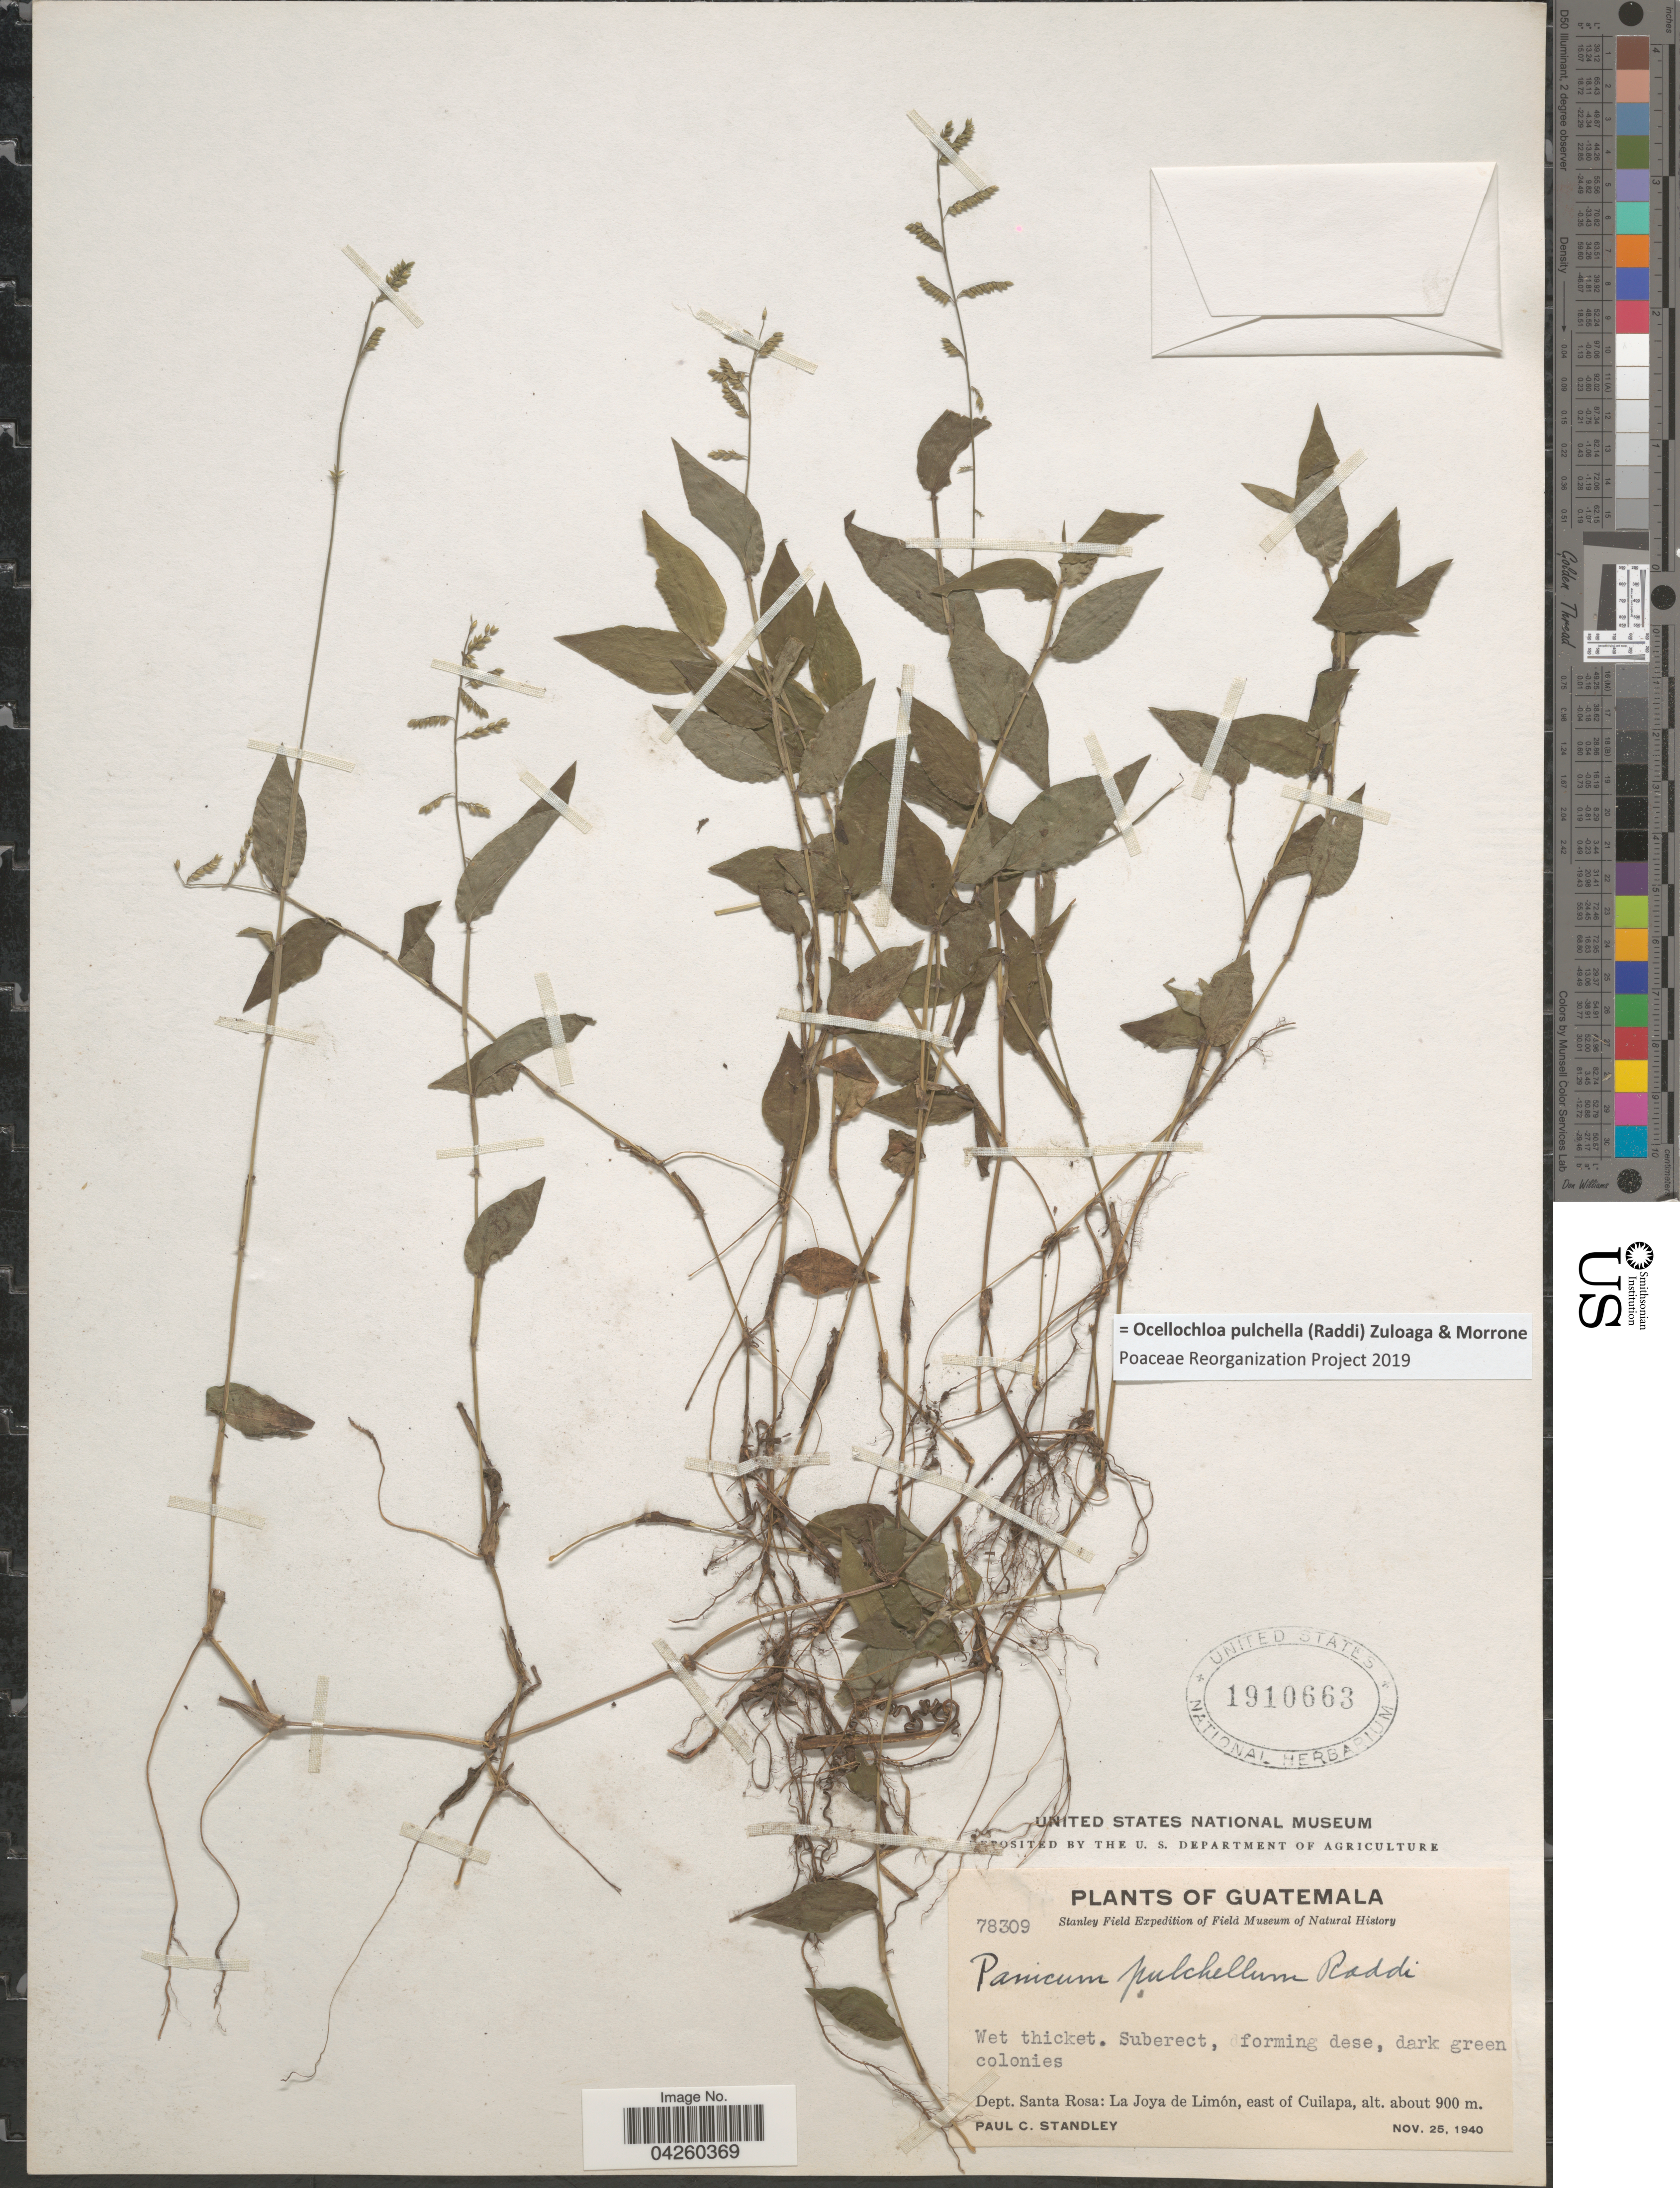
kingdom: Plantae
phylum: Tracheophyta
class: Liliopsida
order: Poales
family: Poaceae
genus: Ocellochloa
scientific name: Ocellochloa pulchella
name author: (Raddi) Zuloaga & Morrone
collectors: P. C. Standley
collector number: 78309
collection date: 1940-11-25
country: Guatemala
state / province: Santa Rosa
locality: Stanley Field Expedition. Dept. Santa Rosa: La Joya de Limón, east of Cuilapa.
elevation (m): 900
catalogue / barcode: US 1910663